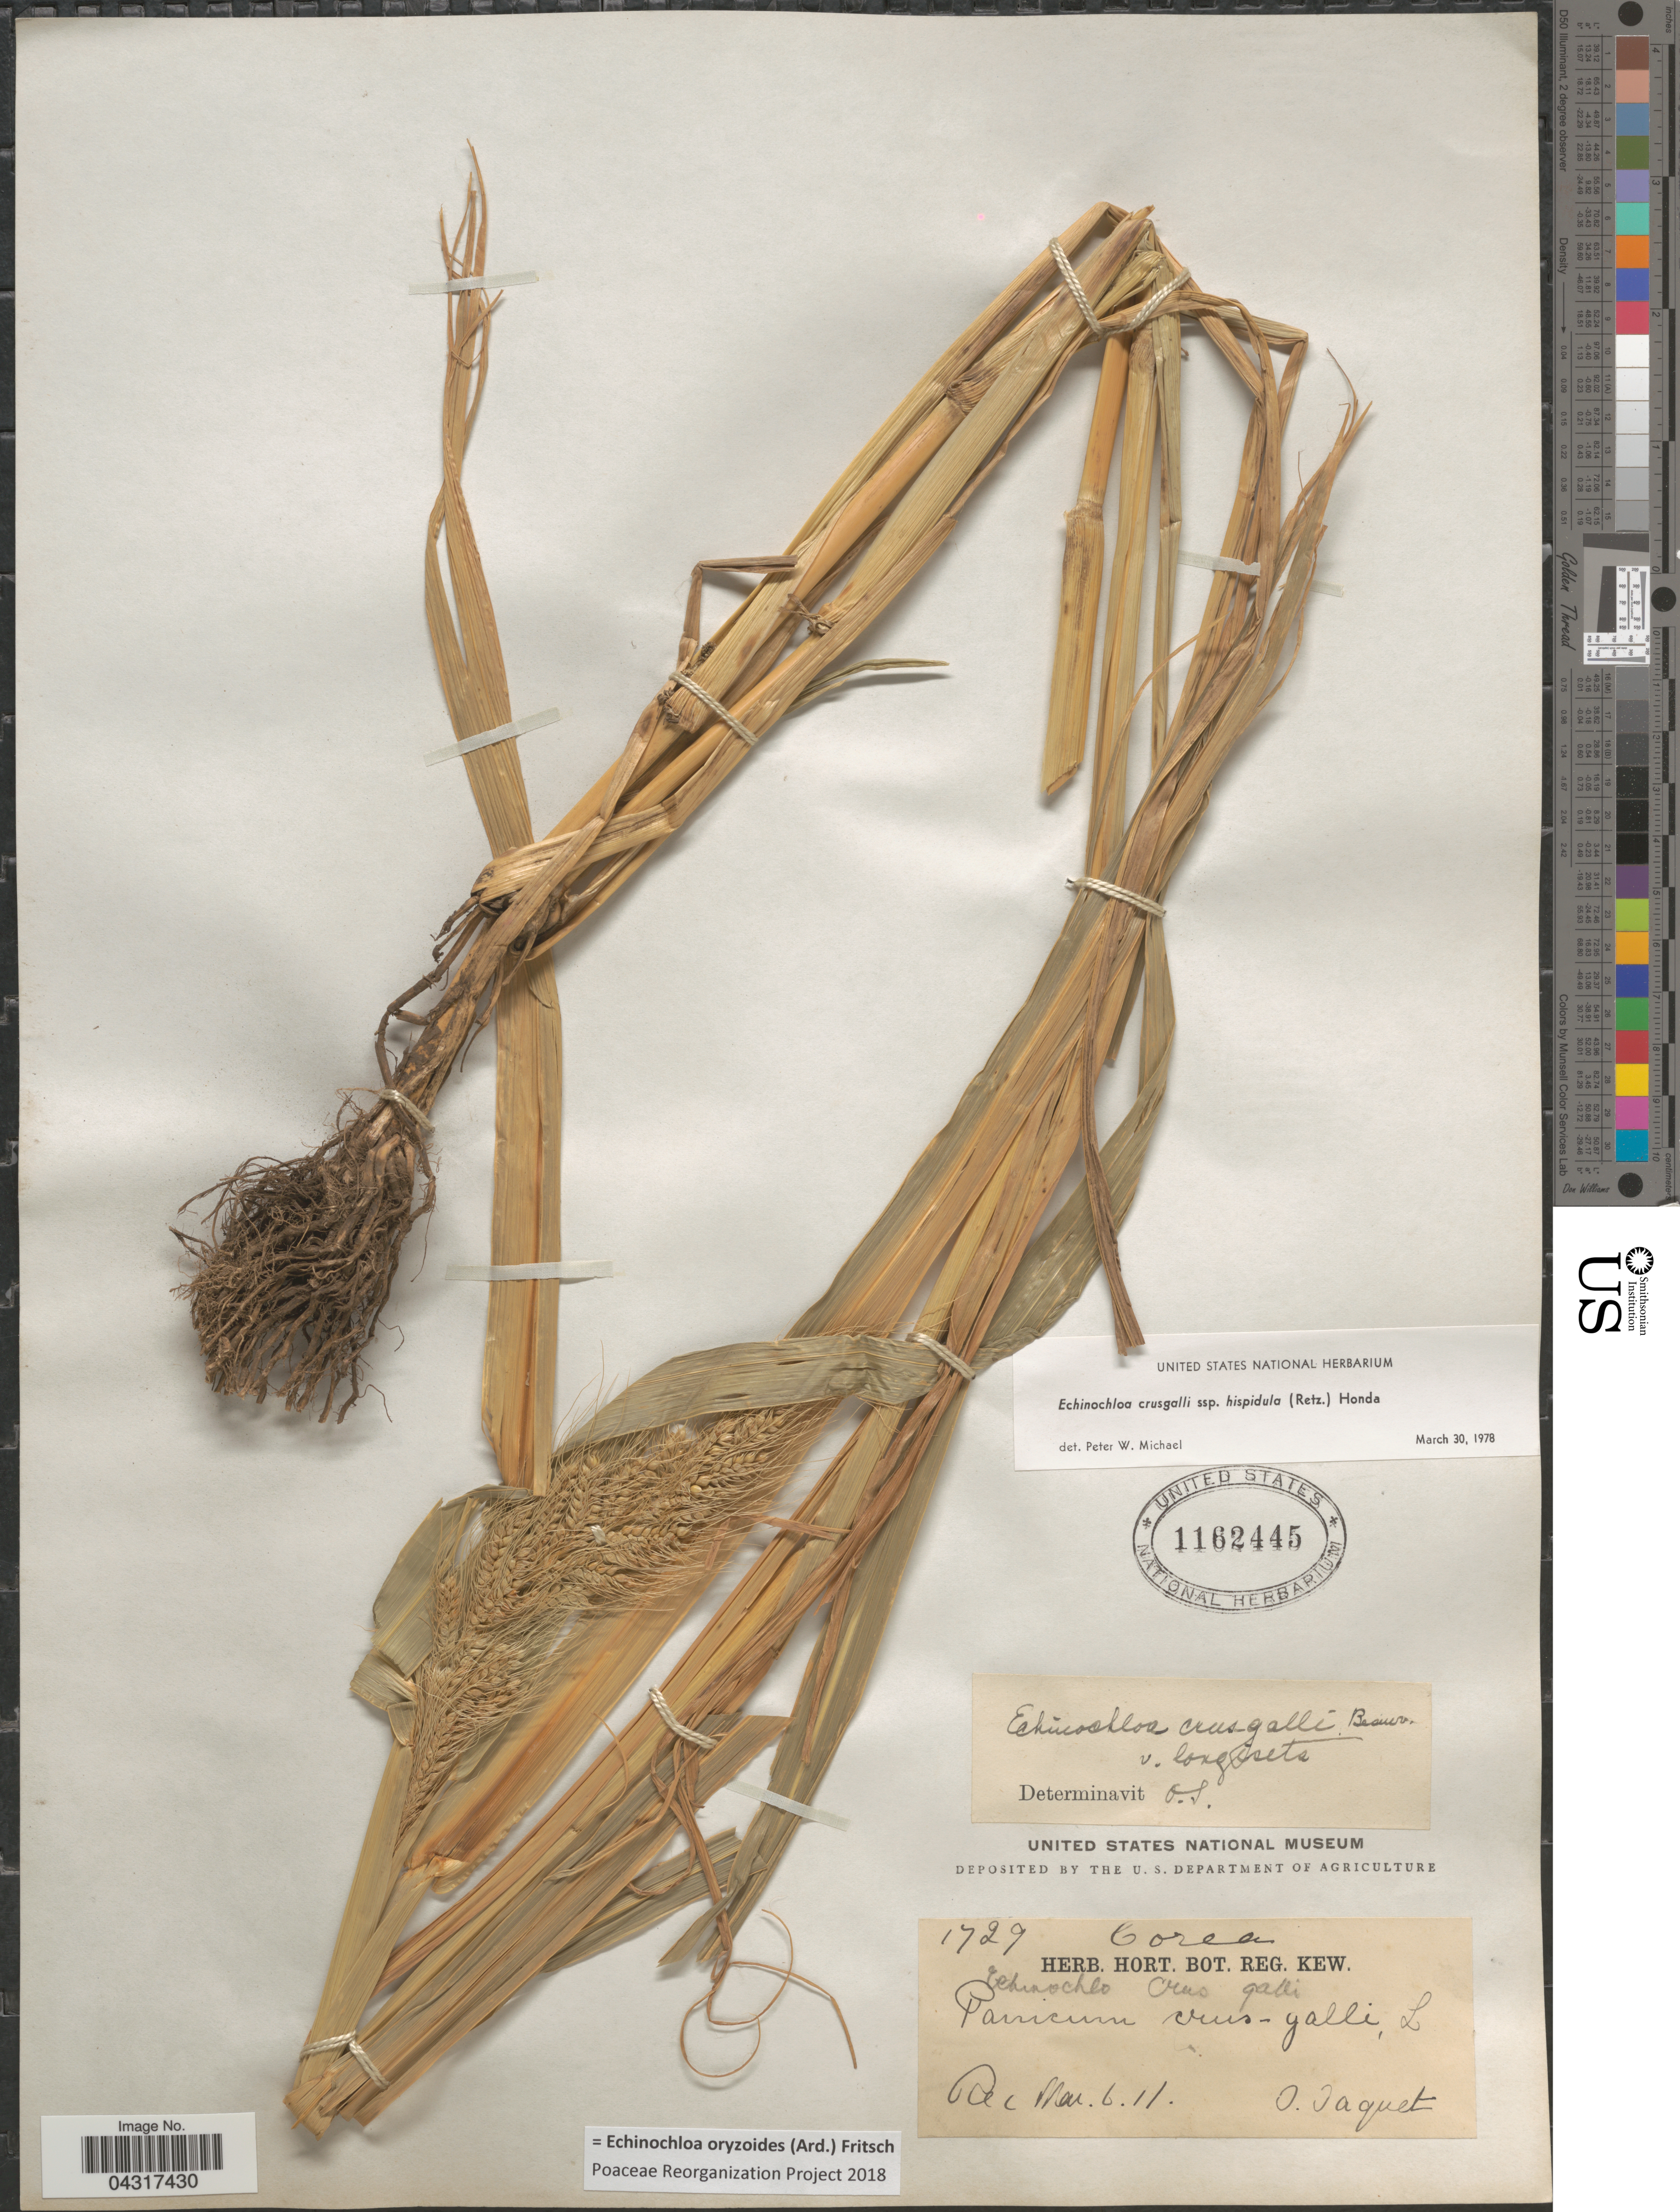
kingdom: Plantae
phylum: Tracheophyta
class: Liliopsida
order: Poales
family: Poaceae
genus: Echinochloa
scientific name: Echinochloa oryzoides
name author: (Ard.) Fritsch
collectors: O. Jaquet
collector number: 1729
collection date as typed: Transcribed d/m/y: 6/3/11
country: North Korea / South Korea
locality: Corea.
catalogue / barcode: US 1162445